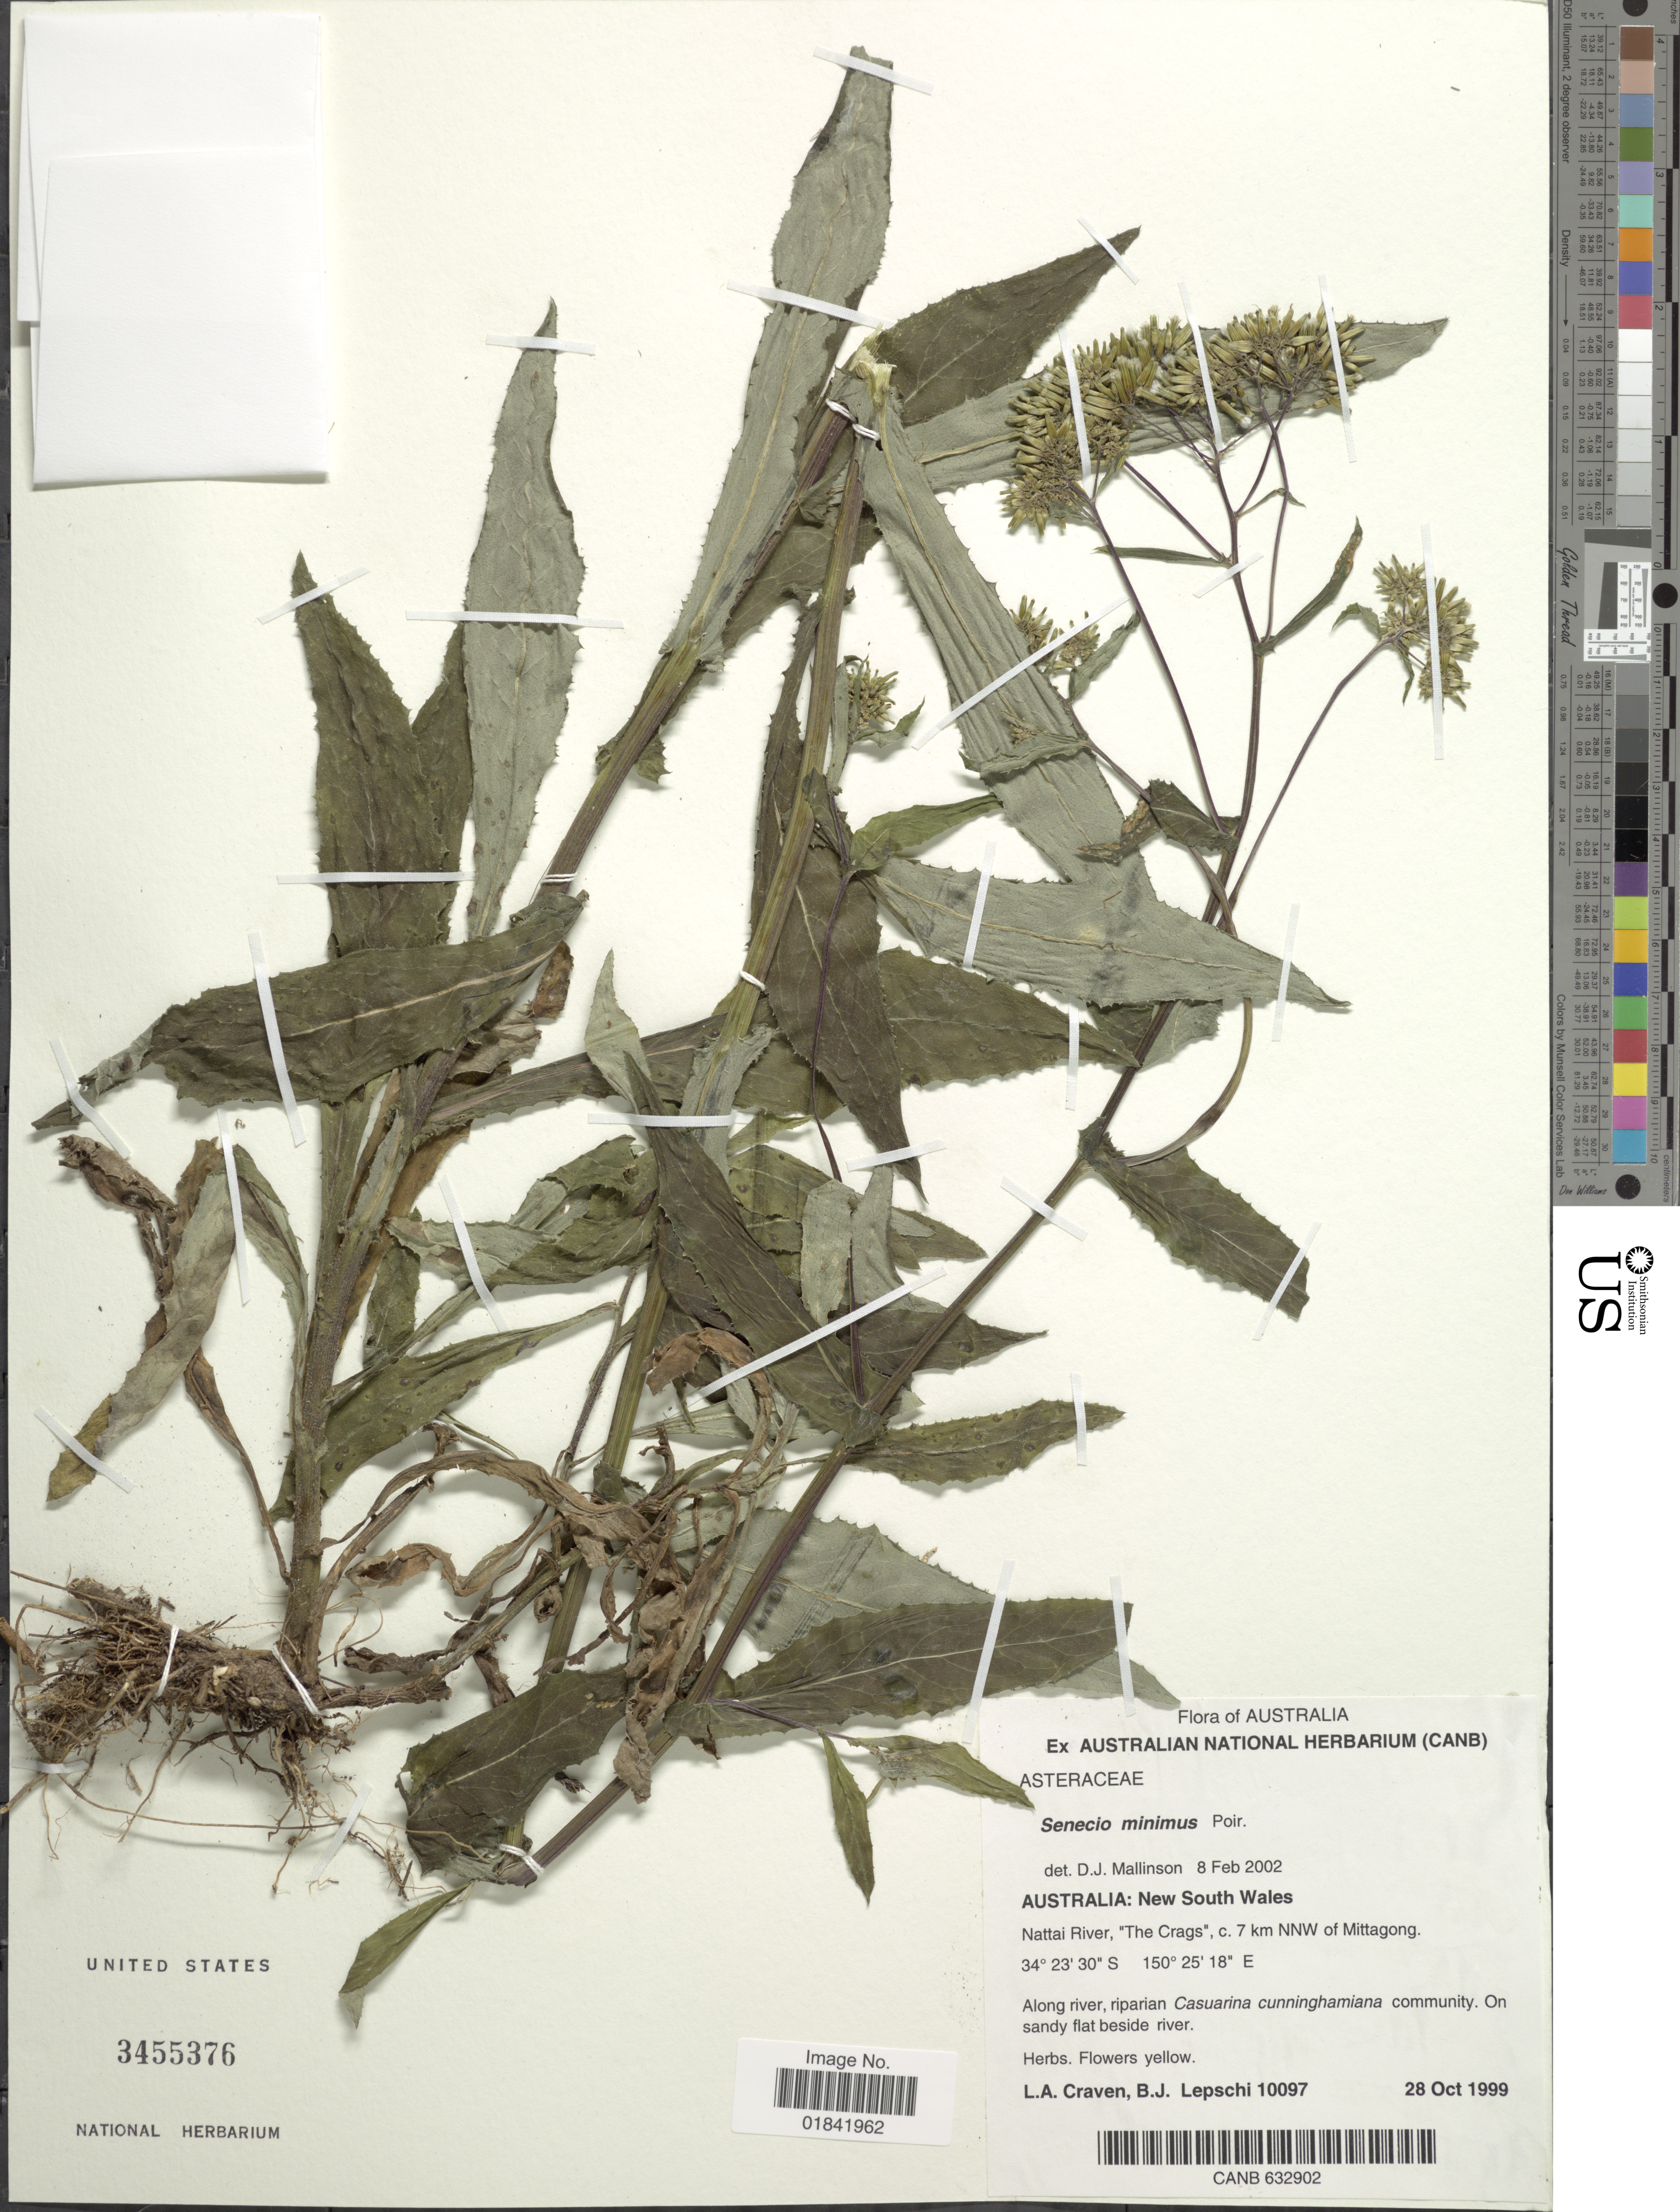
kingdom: Plantae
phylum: Tracheophyta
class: Magnoliopsida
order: Asterales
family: Asteraceae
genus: Senecio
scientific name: Senecio minimus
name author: Poir.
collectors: L. A. Craven & B. Lepschi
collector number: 10097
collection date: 1999-10-28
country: Australia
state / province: New South Wales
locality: Nattai river, "The Crags", c. 7 km NNW of Mittagong, riparian Casuarina cunninghamiana community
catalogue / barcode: US 3455376